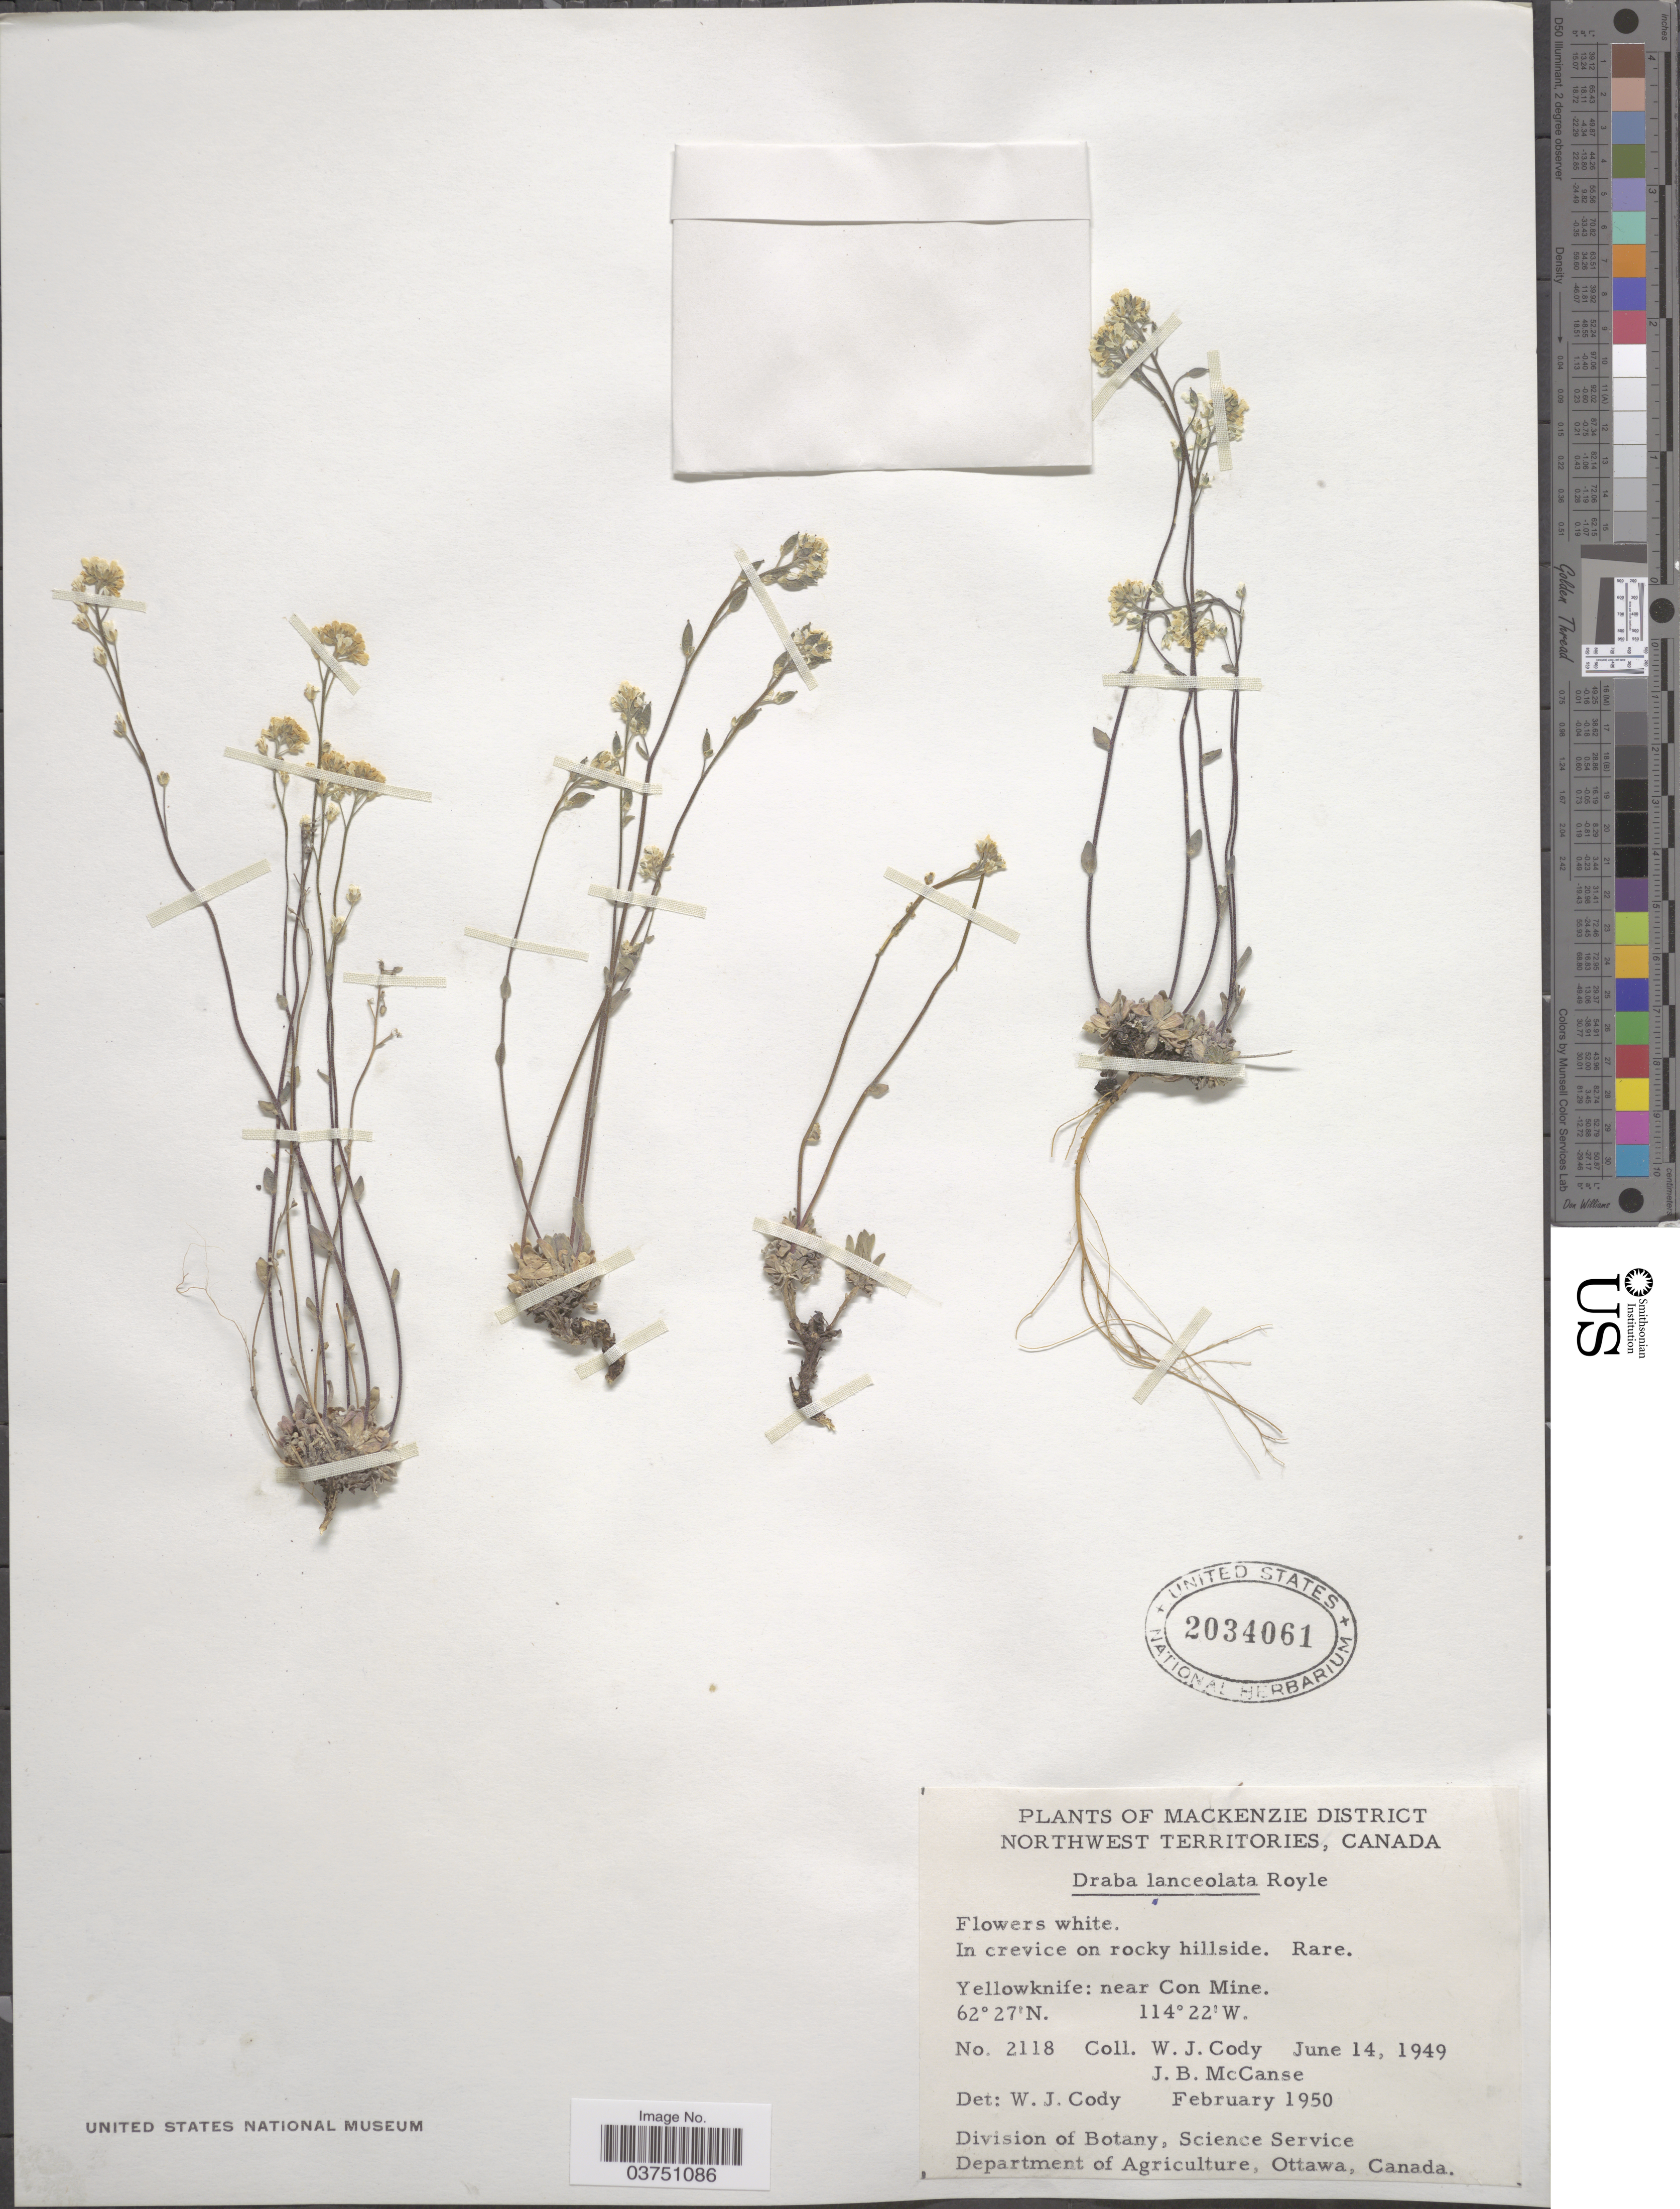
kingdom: Plantae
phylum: Tracheophyta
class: Magnoliopsida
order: Brassicales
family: Brassicaceae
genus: Draba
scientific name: Draba cana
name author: Rydb.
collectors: W. Cody & J. McCanse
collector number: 2118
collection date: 1949-06-14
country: Canada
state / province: Northwest Territories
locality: Mackenzie District. Yellowknife: near Con Mine.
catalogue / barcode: US 2034061